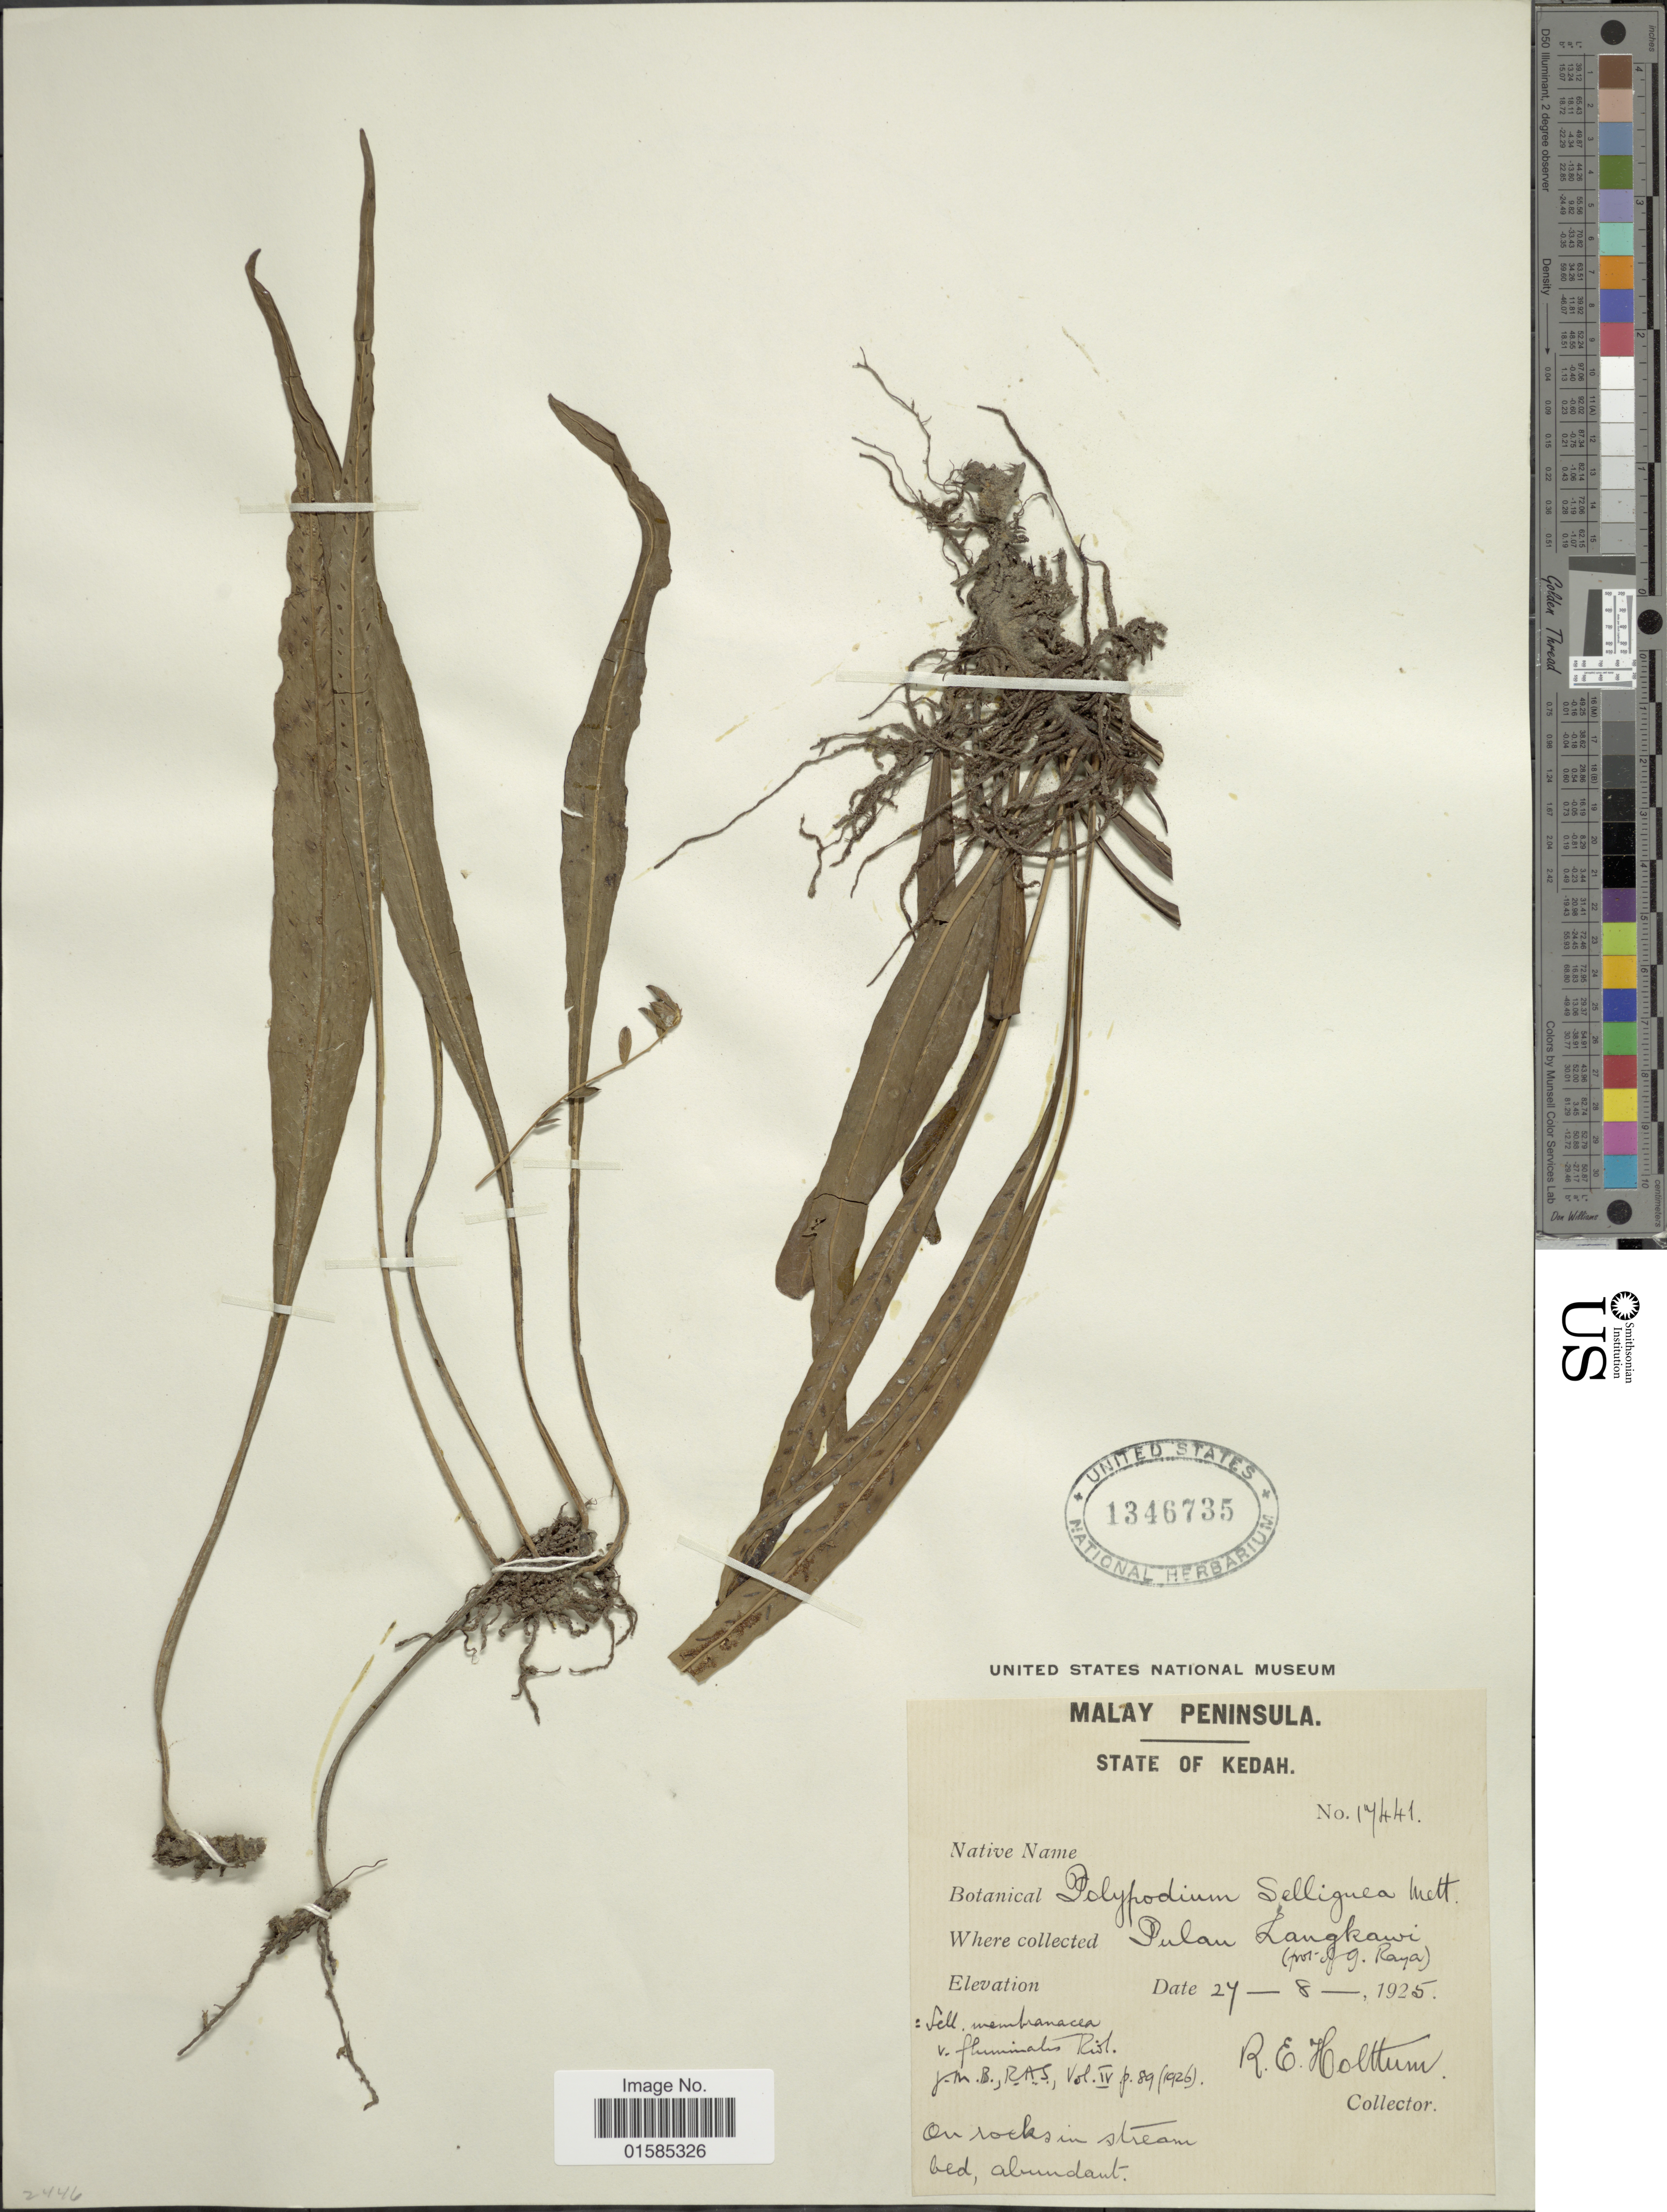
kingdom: Plantae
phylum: Tracheophyta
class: Polypodiopsida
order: Polypodiales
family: Polypodiaceae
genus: Leptochilus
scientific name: Leptochilus macrophyllus var. pedunculatus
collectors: R. E. Holttum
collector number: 17441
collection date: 1925-08-27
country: Malaysia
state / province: Kedah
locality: Malay Peninsula, Kedah, Pulan Lankawi [interpreted]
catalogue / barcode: US 1346735